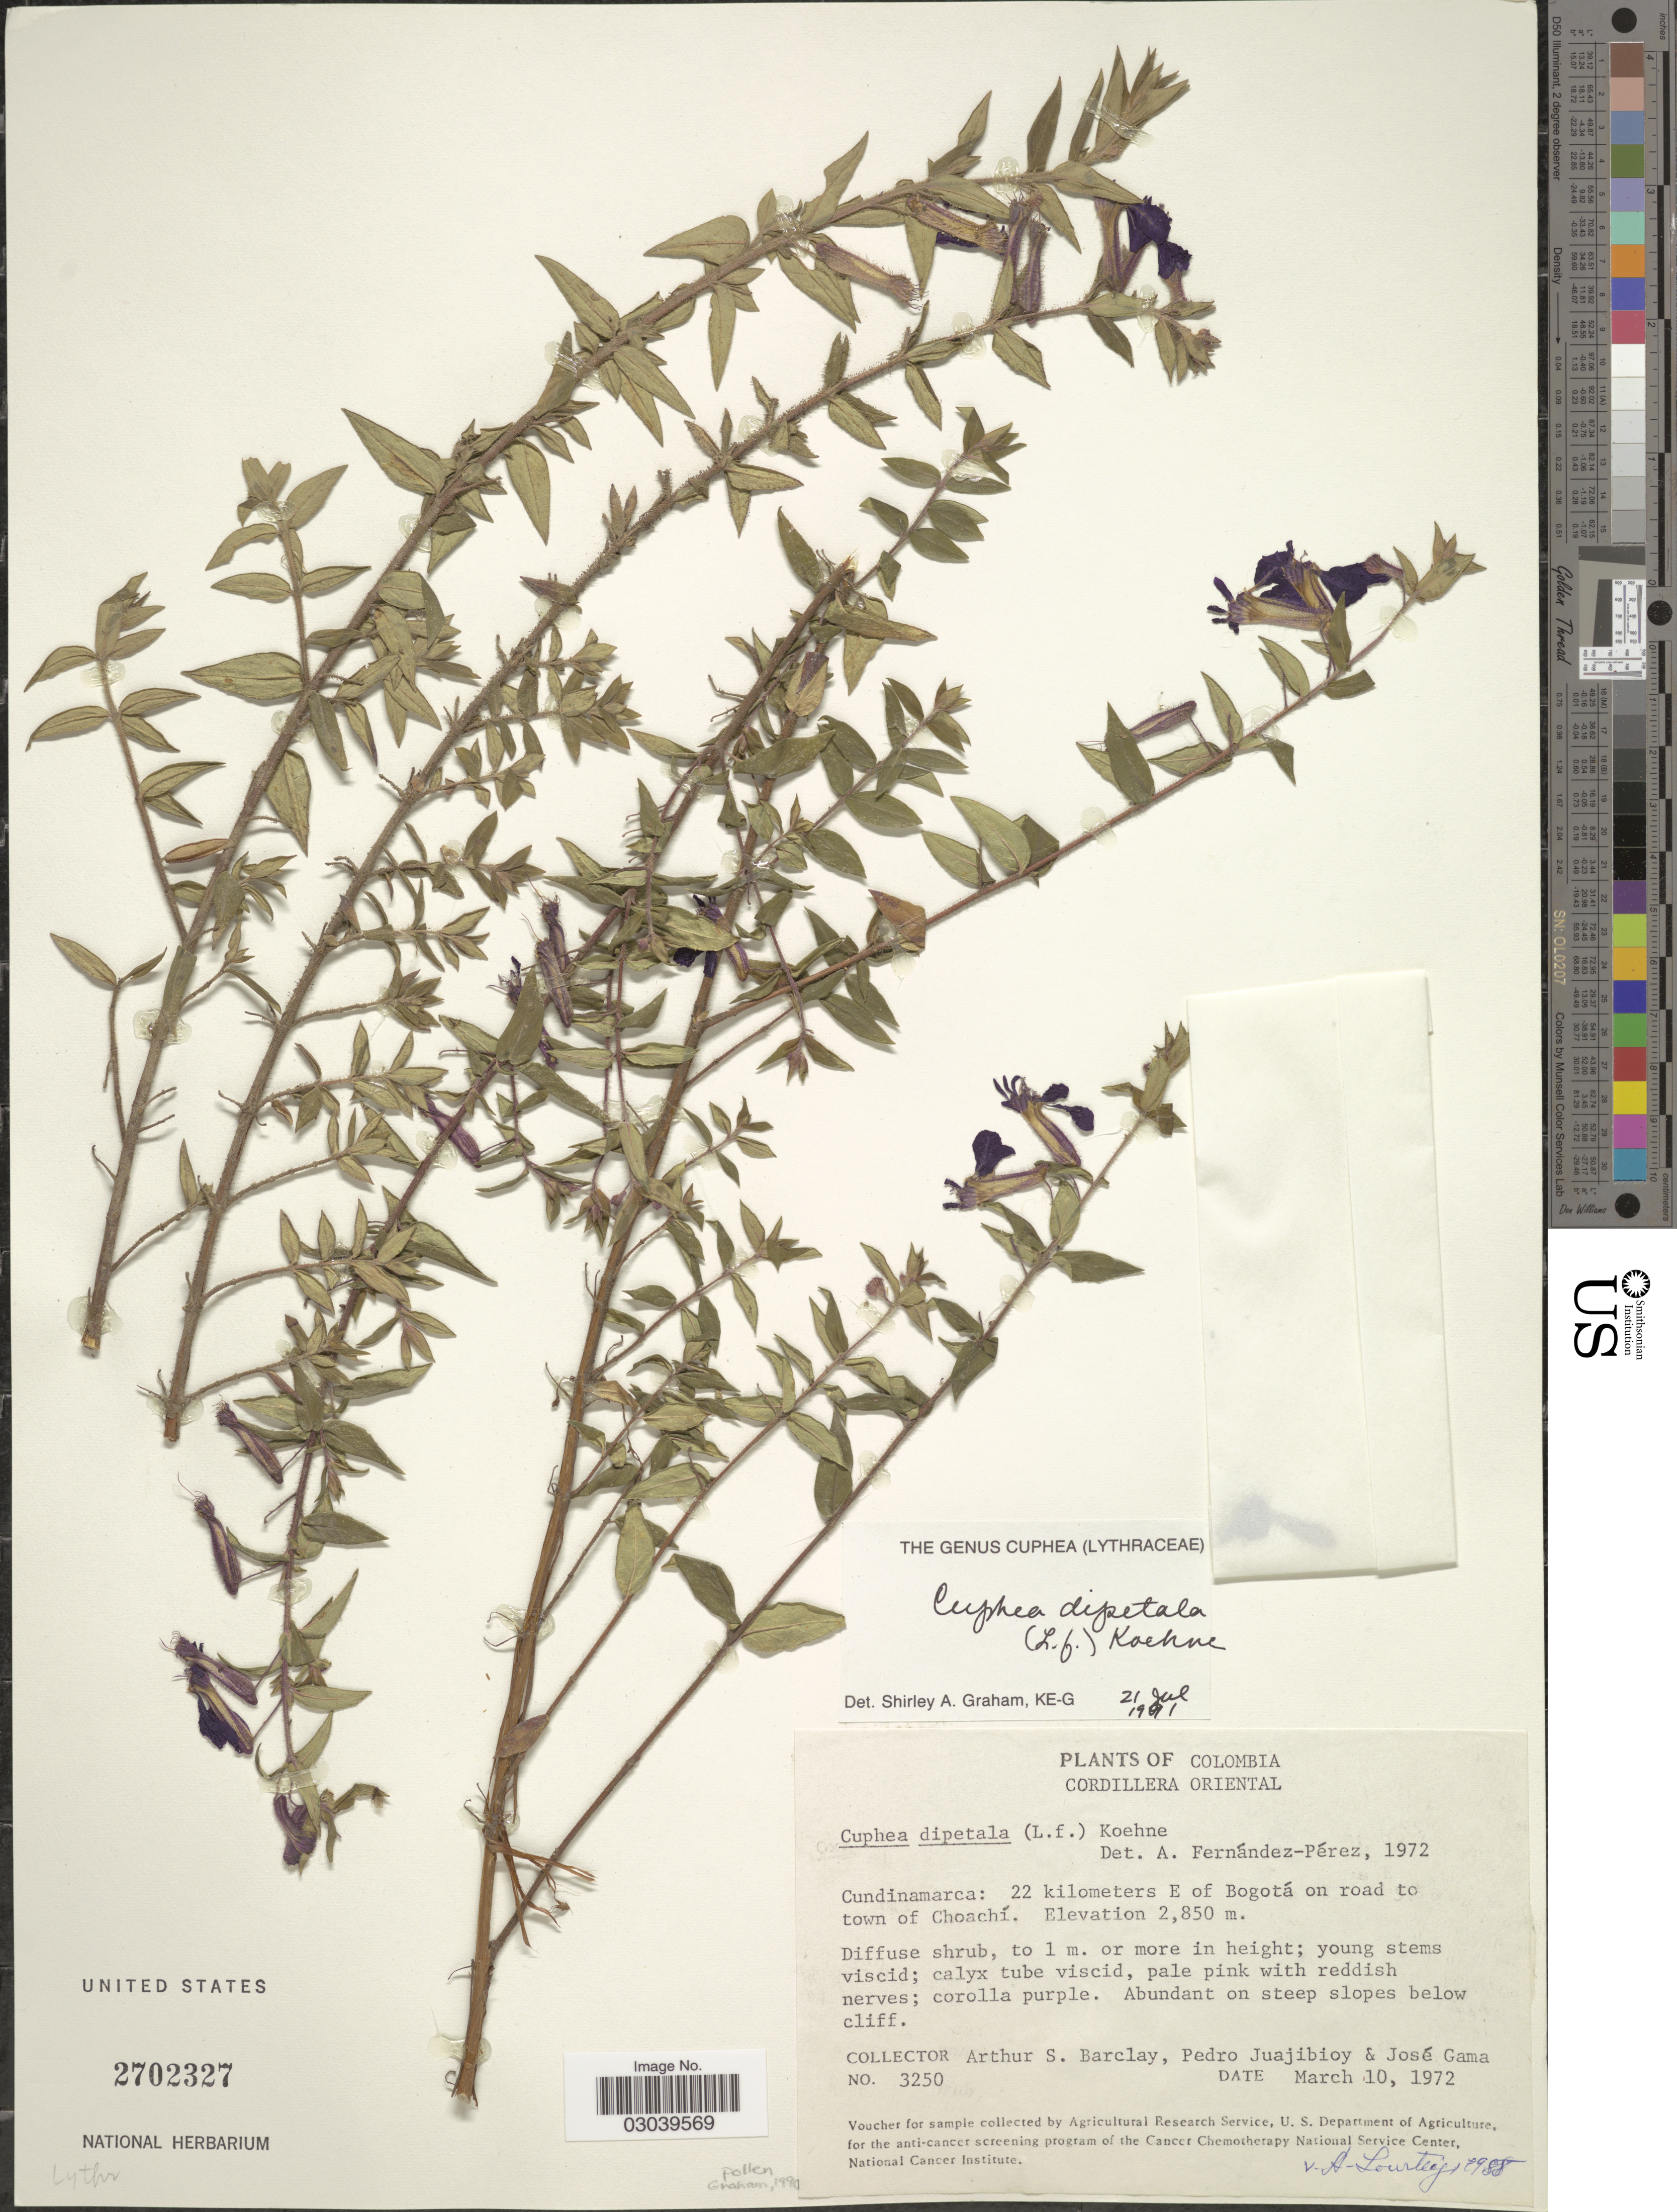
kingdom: Plantae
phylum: Tracheophyta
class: Magnoliopsida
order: Myrtales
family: Lythraceae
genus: Cuphea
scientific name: Cuphea dipetala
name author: (L. f.) Koehne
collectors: A. S. Barclay, P. Juajibioy & J. Gama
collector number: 3250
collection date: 1972-03-10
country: Colombia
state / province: Cundinamarca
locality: Cordillera Oriental. 22 kilometers E of Bogotá on road to town of Choachí.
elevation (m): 2850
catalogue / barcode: US 2702327